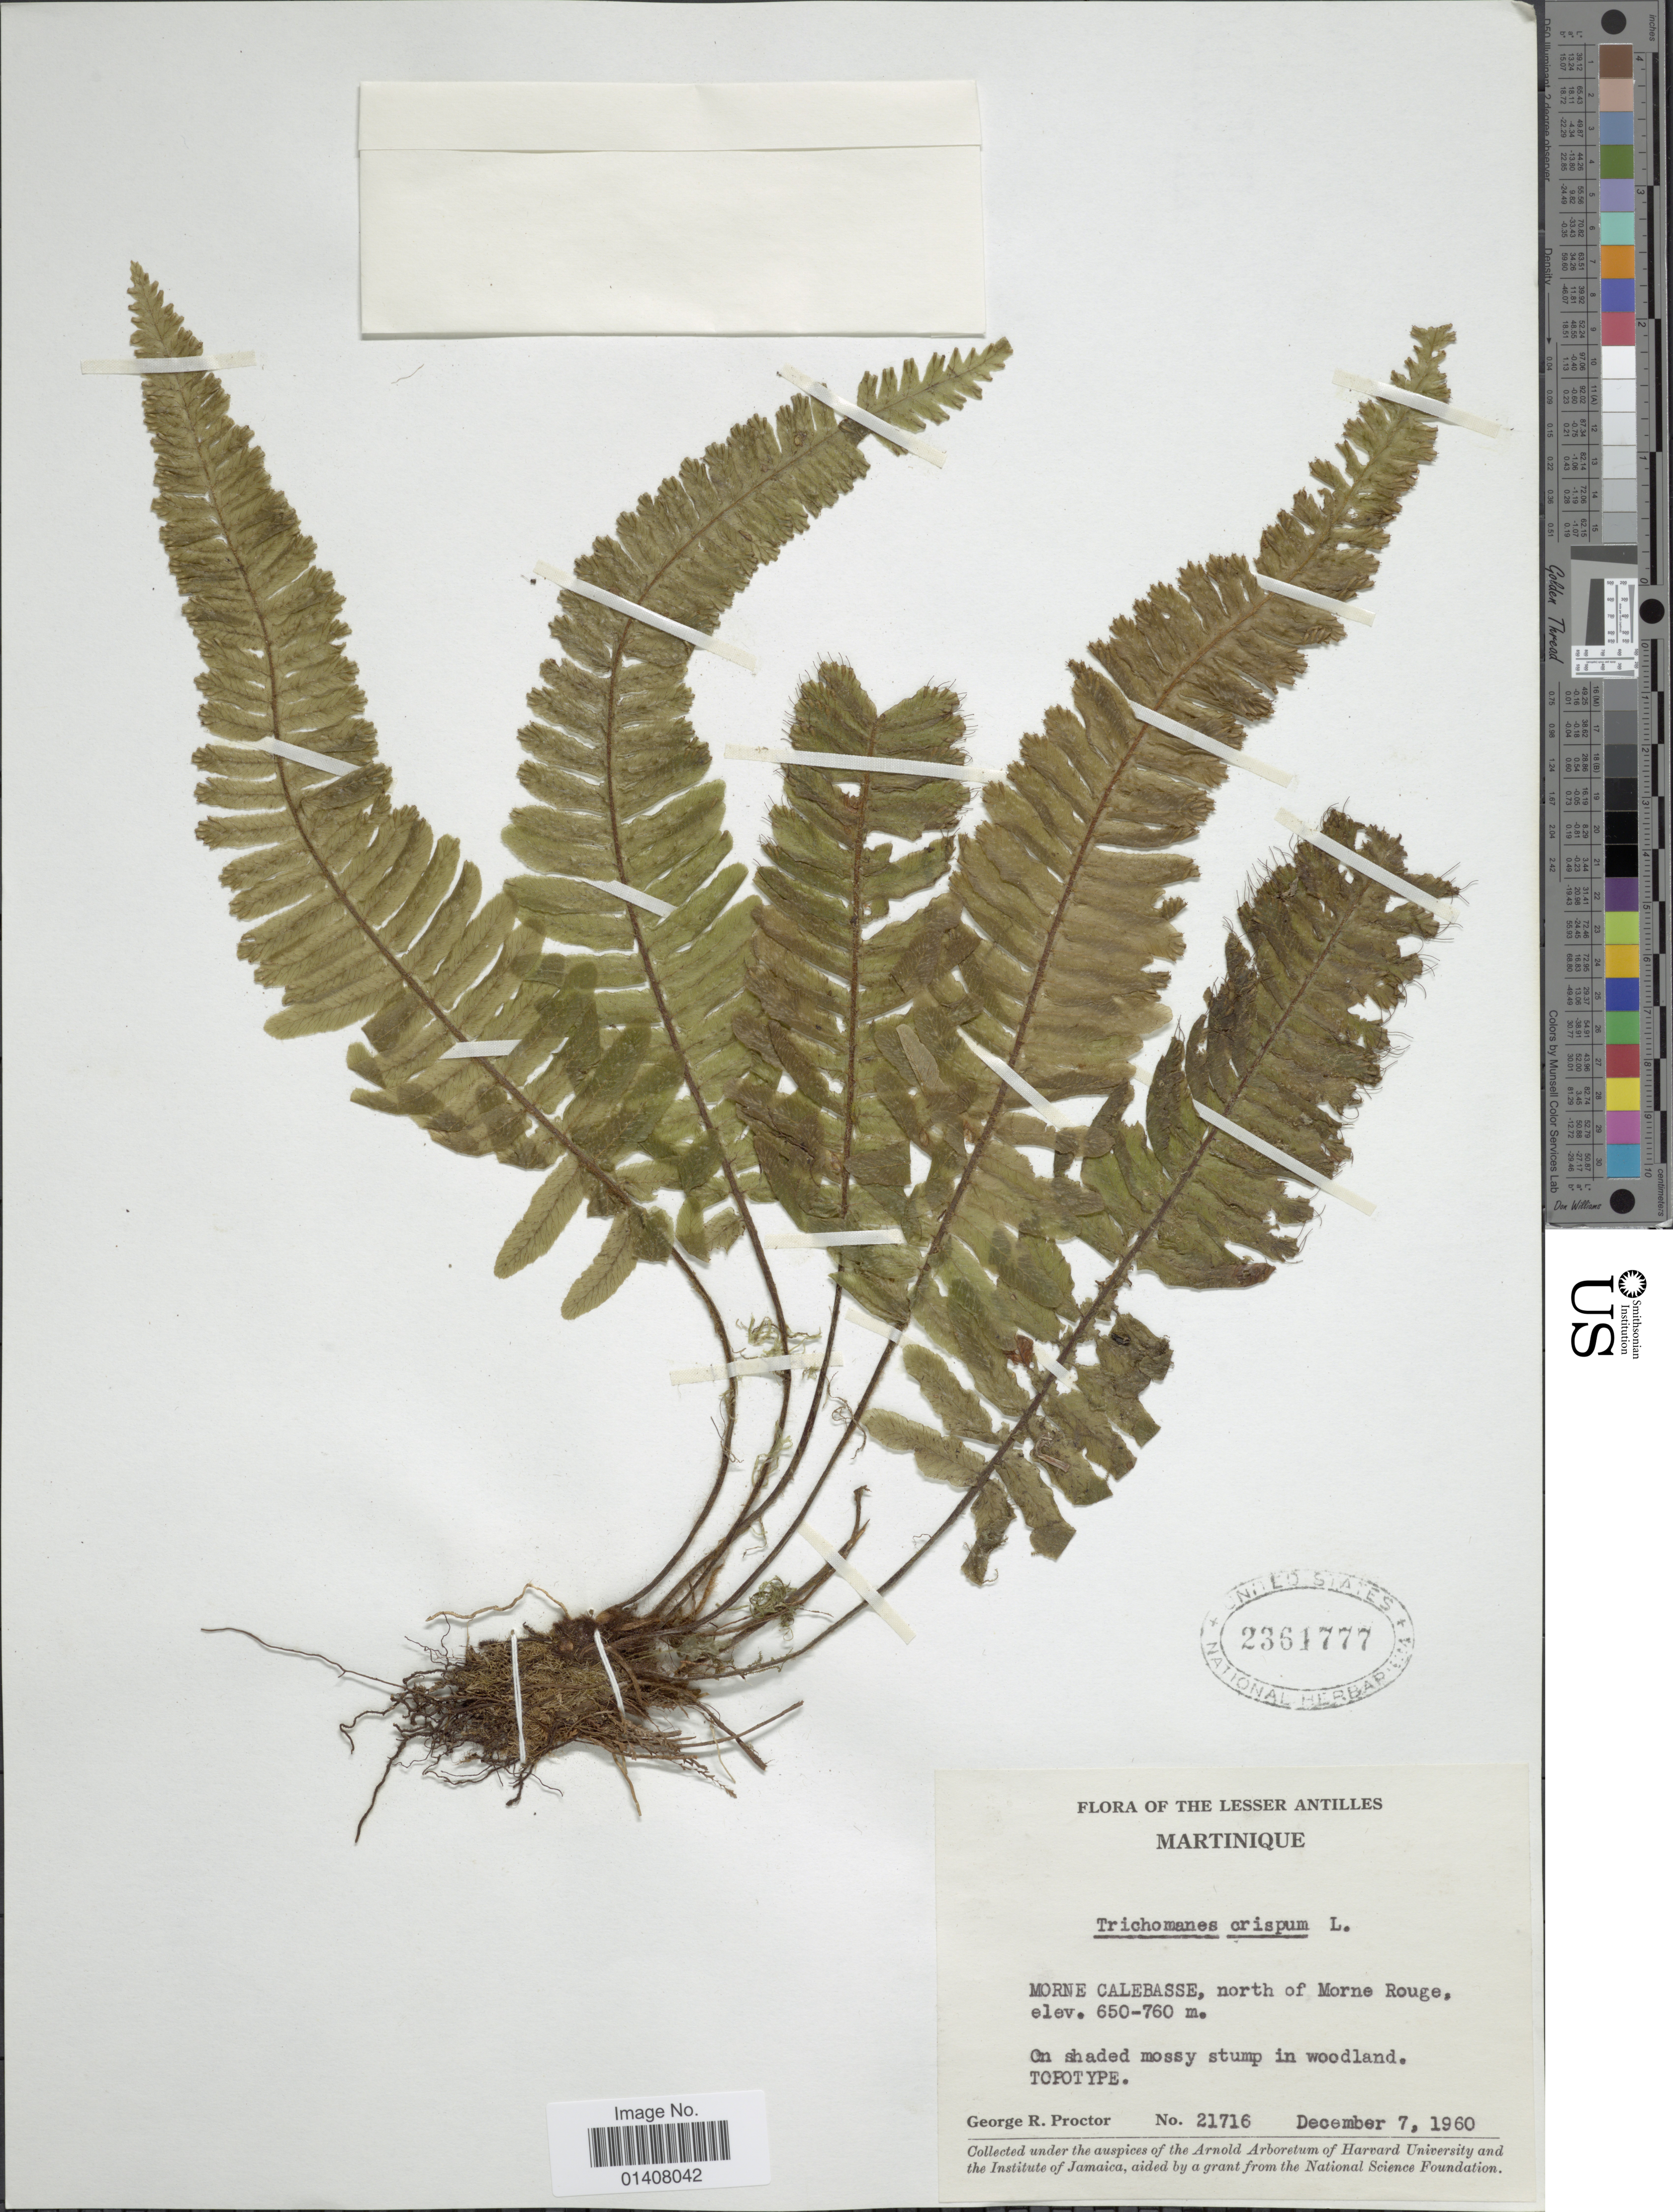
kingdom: Plantae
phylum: Tracheophyta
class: Polypodiopsida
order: Hymenophyllales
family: Hymenophyllaceae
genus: Trichomanes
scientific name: Trichomanes crispum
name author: L.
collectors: G. R. Proctor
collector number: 21716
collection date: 1960-12-07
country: Martinique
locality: Lesser Antilles, Martinique, Morne Calebasse, north of Morne Rouge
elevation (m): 650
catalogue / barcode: US 2361777